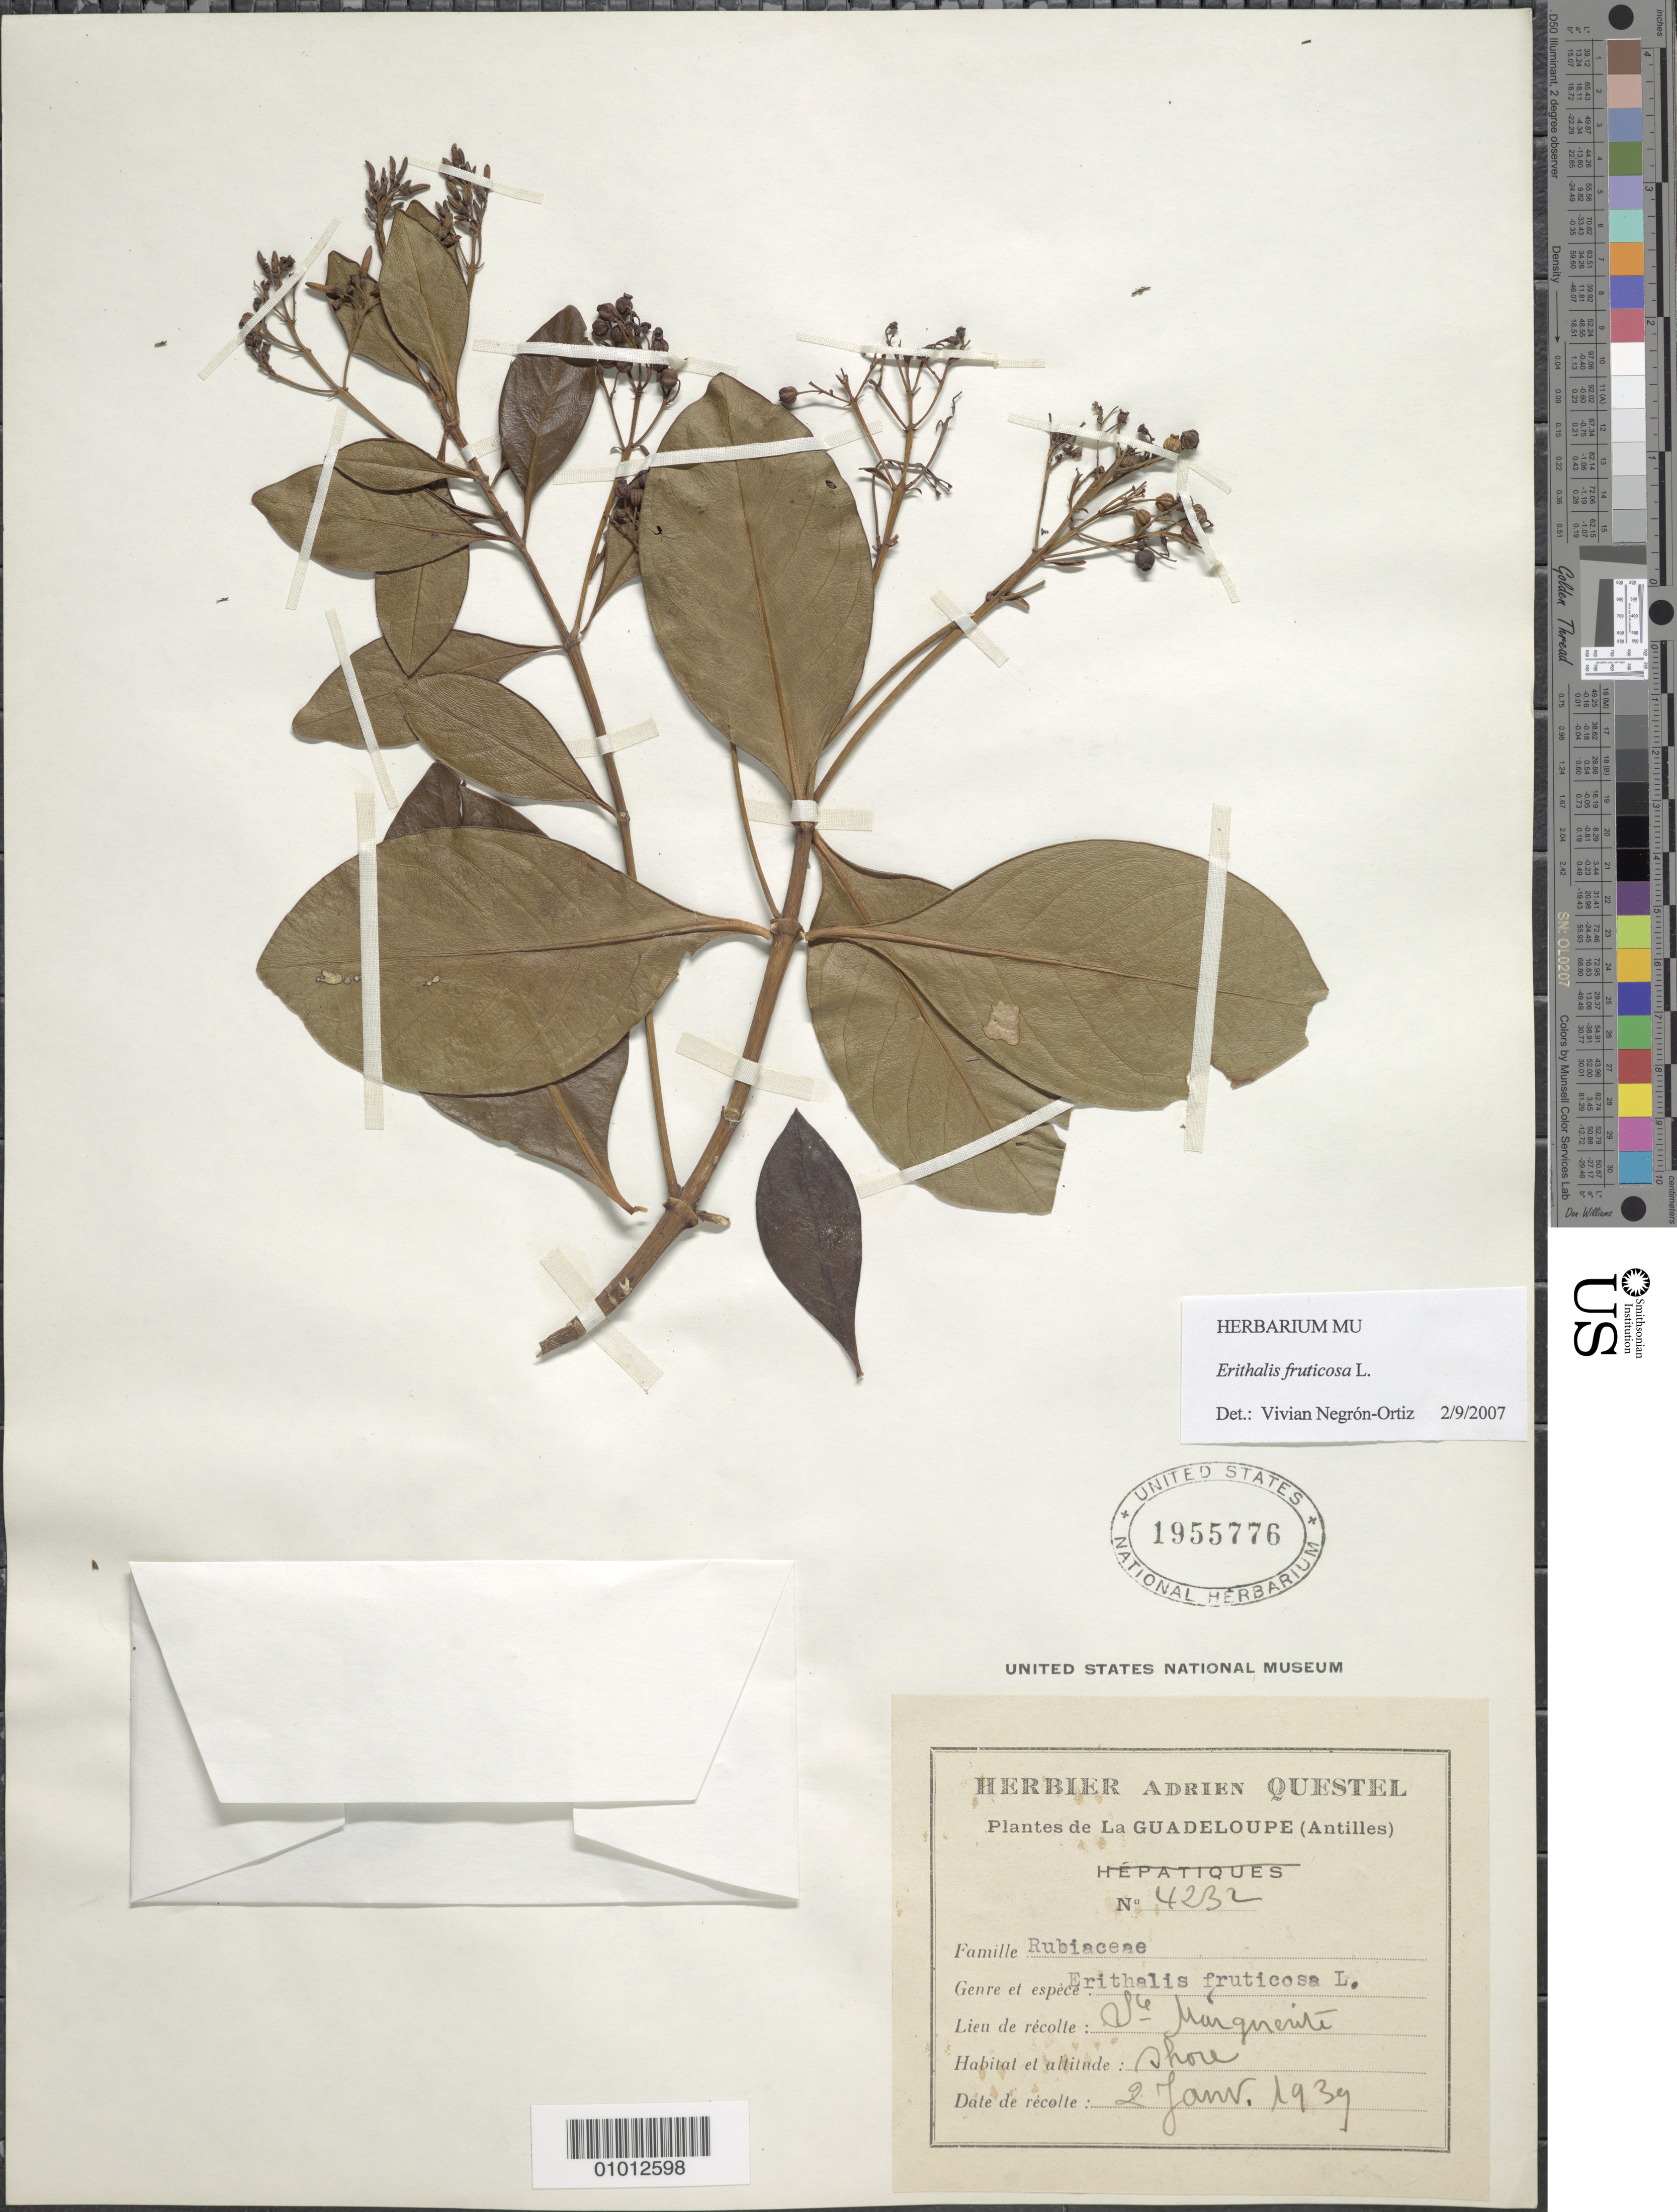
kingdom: Plantae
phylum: Tracheophyta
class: Magnoliopsida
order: Gentianales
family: Rubiaceae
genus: Erithalis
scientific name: Erithalis fruticosa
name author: L.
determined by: Negrón-Ortiz, V.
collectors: A. Questel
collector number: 4232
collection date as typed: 02 Jan 1939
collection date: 1939-01-02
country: Guadeloupe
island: Grande Terre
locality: St. Marguerite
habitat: Shore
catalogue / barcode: US 1955776